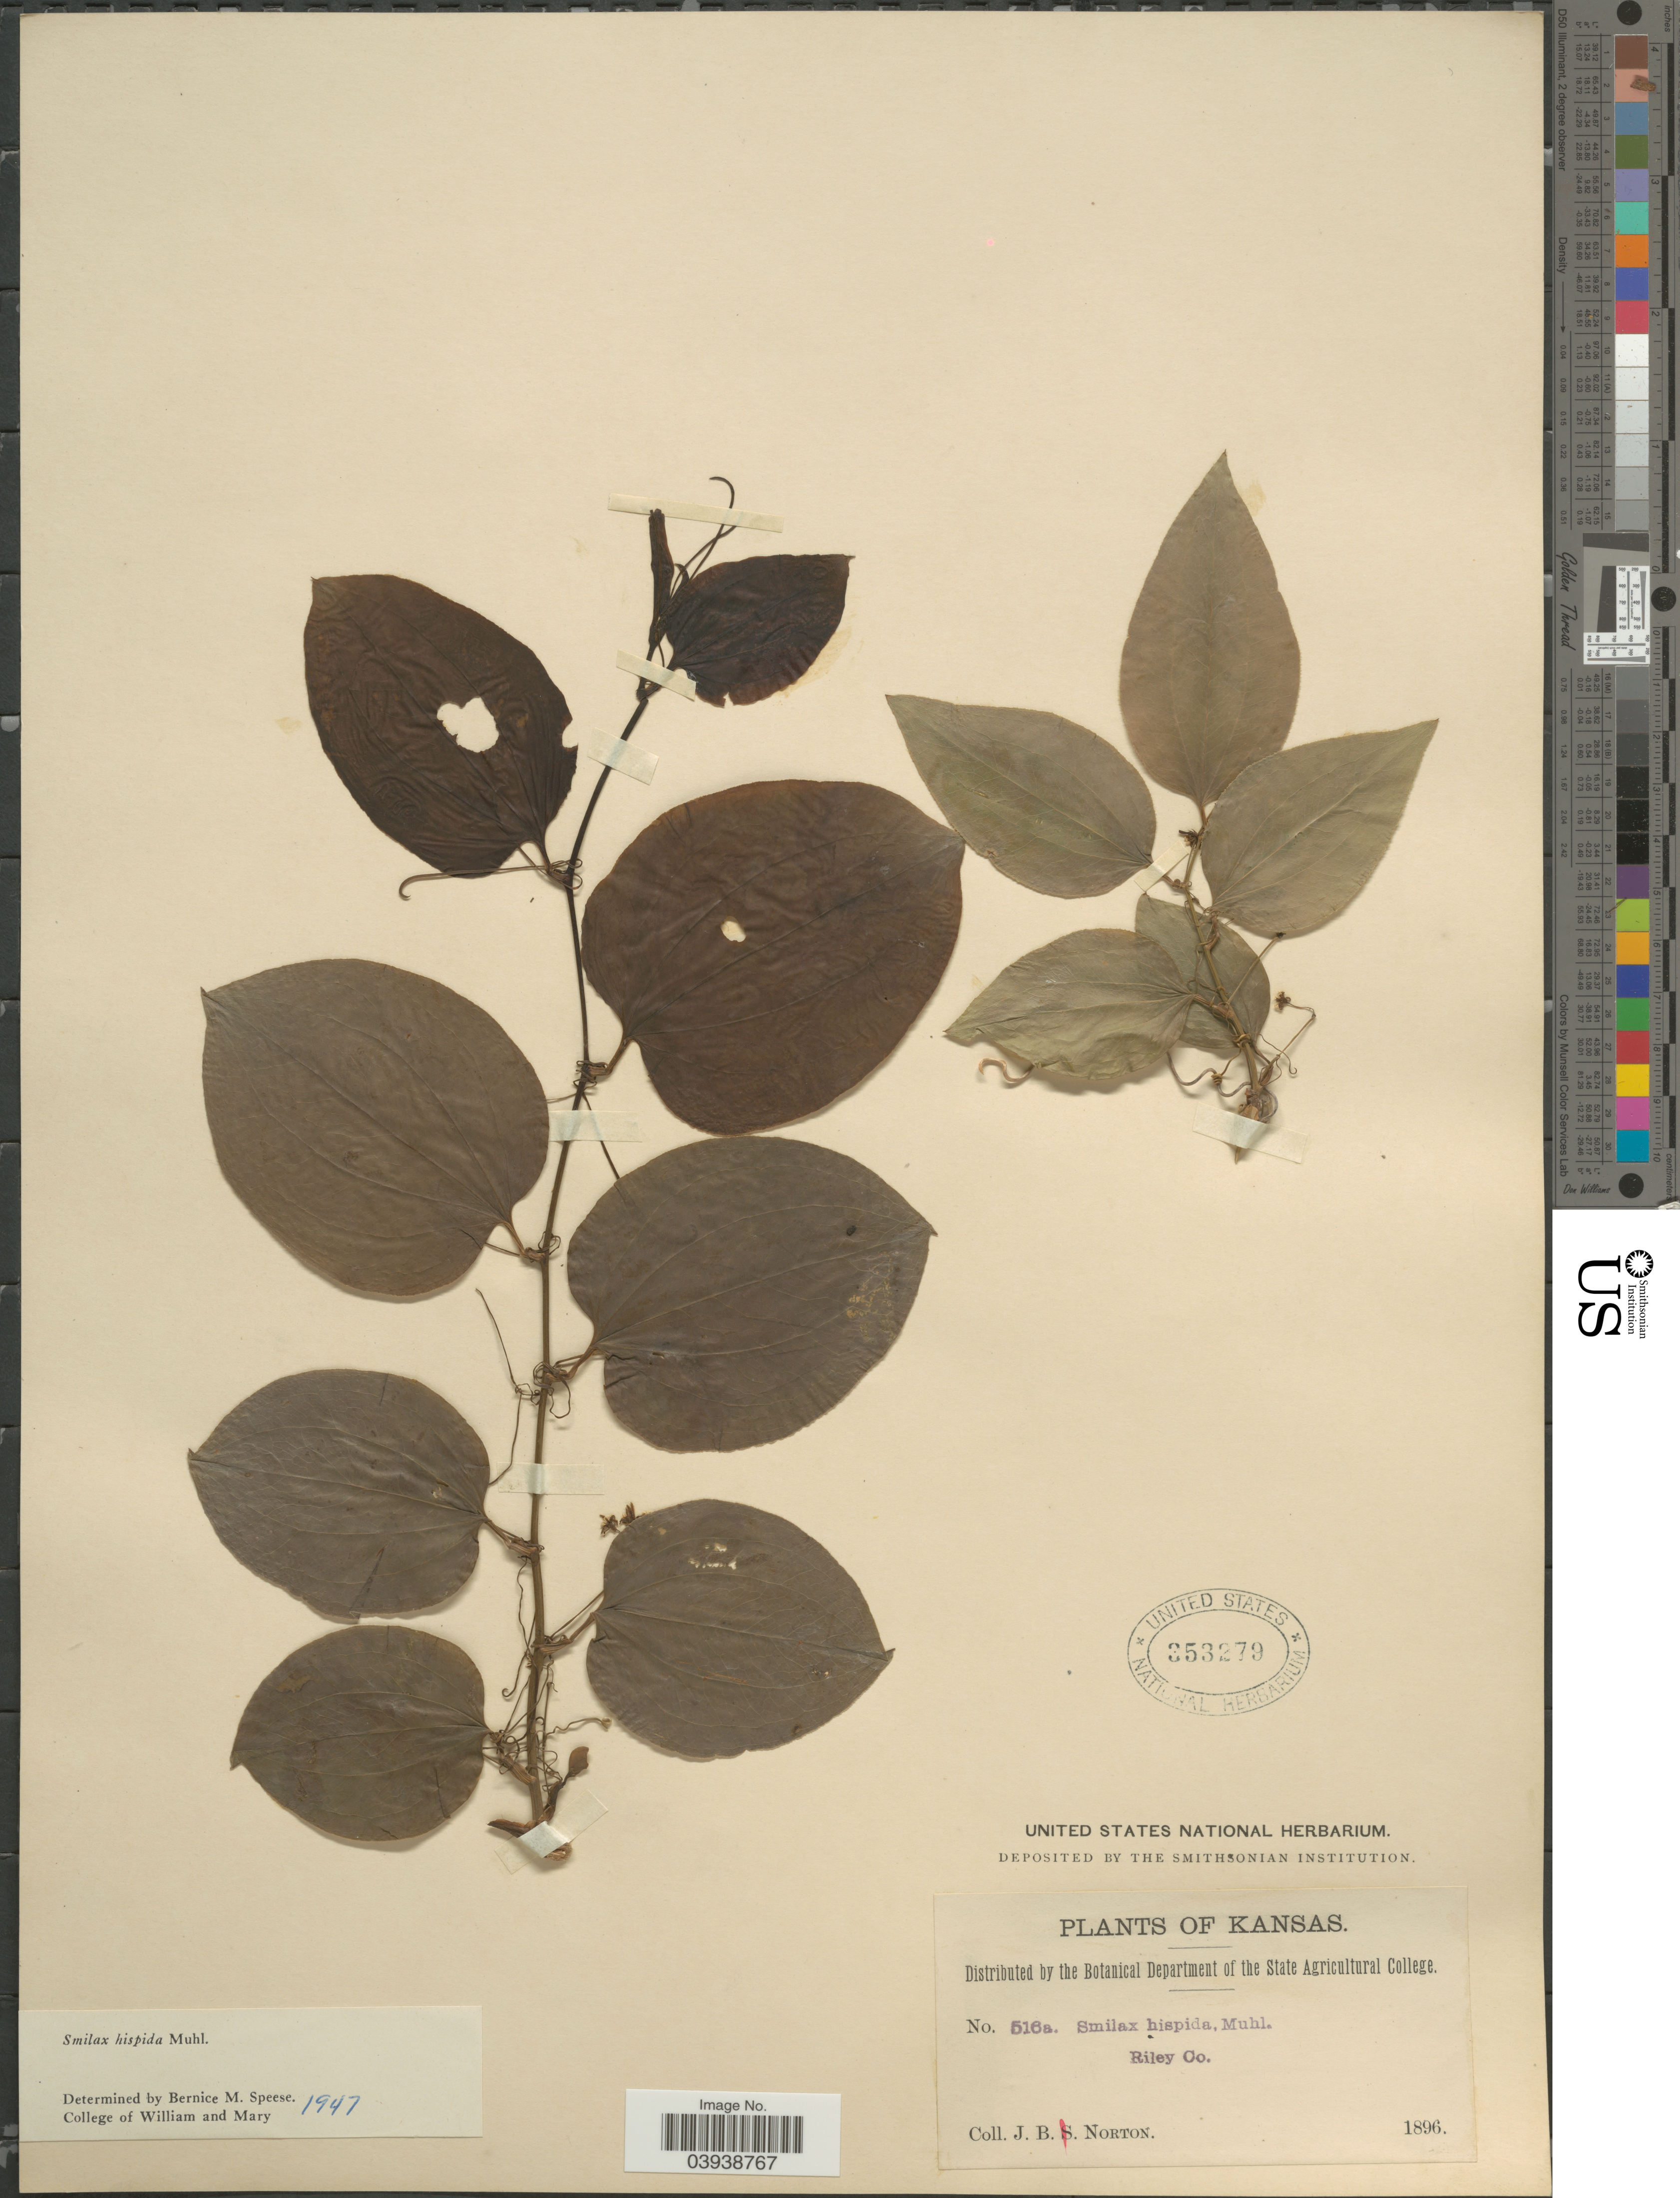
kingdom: Plantae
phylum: Tracheophyta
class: Liliopsida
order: Liliales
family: Smilacaceae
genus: Smilax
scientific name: Smilax hispida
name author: Raf.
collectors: J. B. Norton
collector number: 516a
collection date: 1896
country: United States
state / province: Kansas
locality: Riley Co.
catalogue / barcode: US 353279